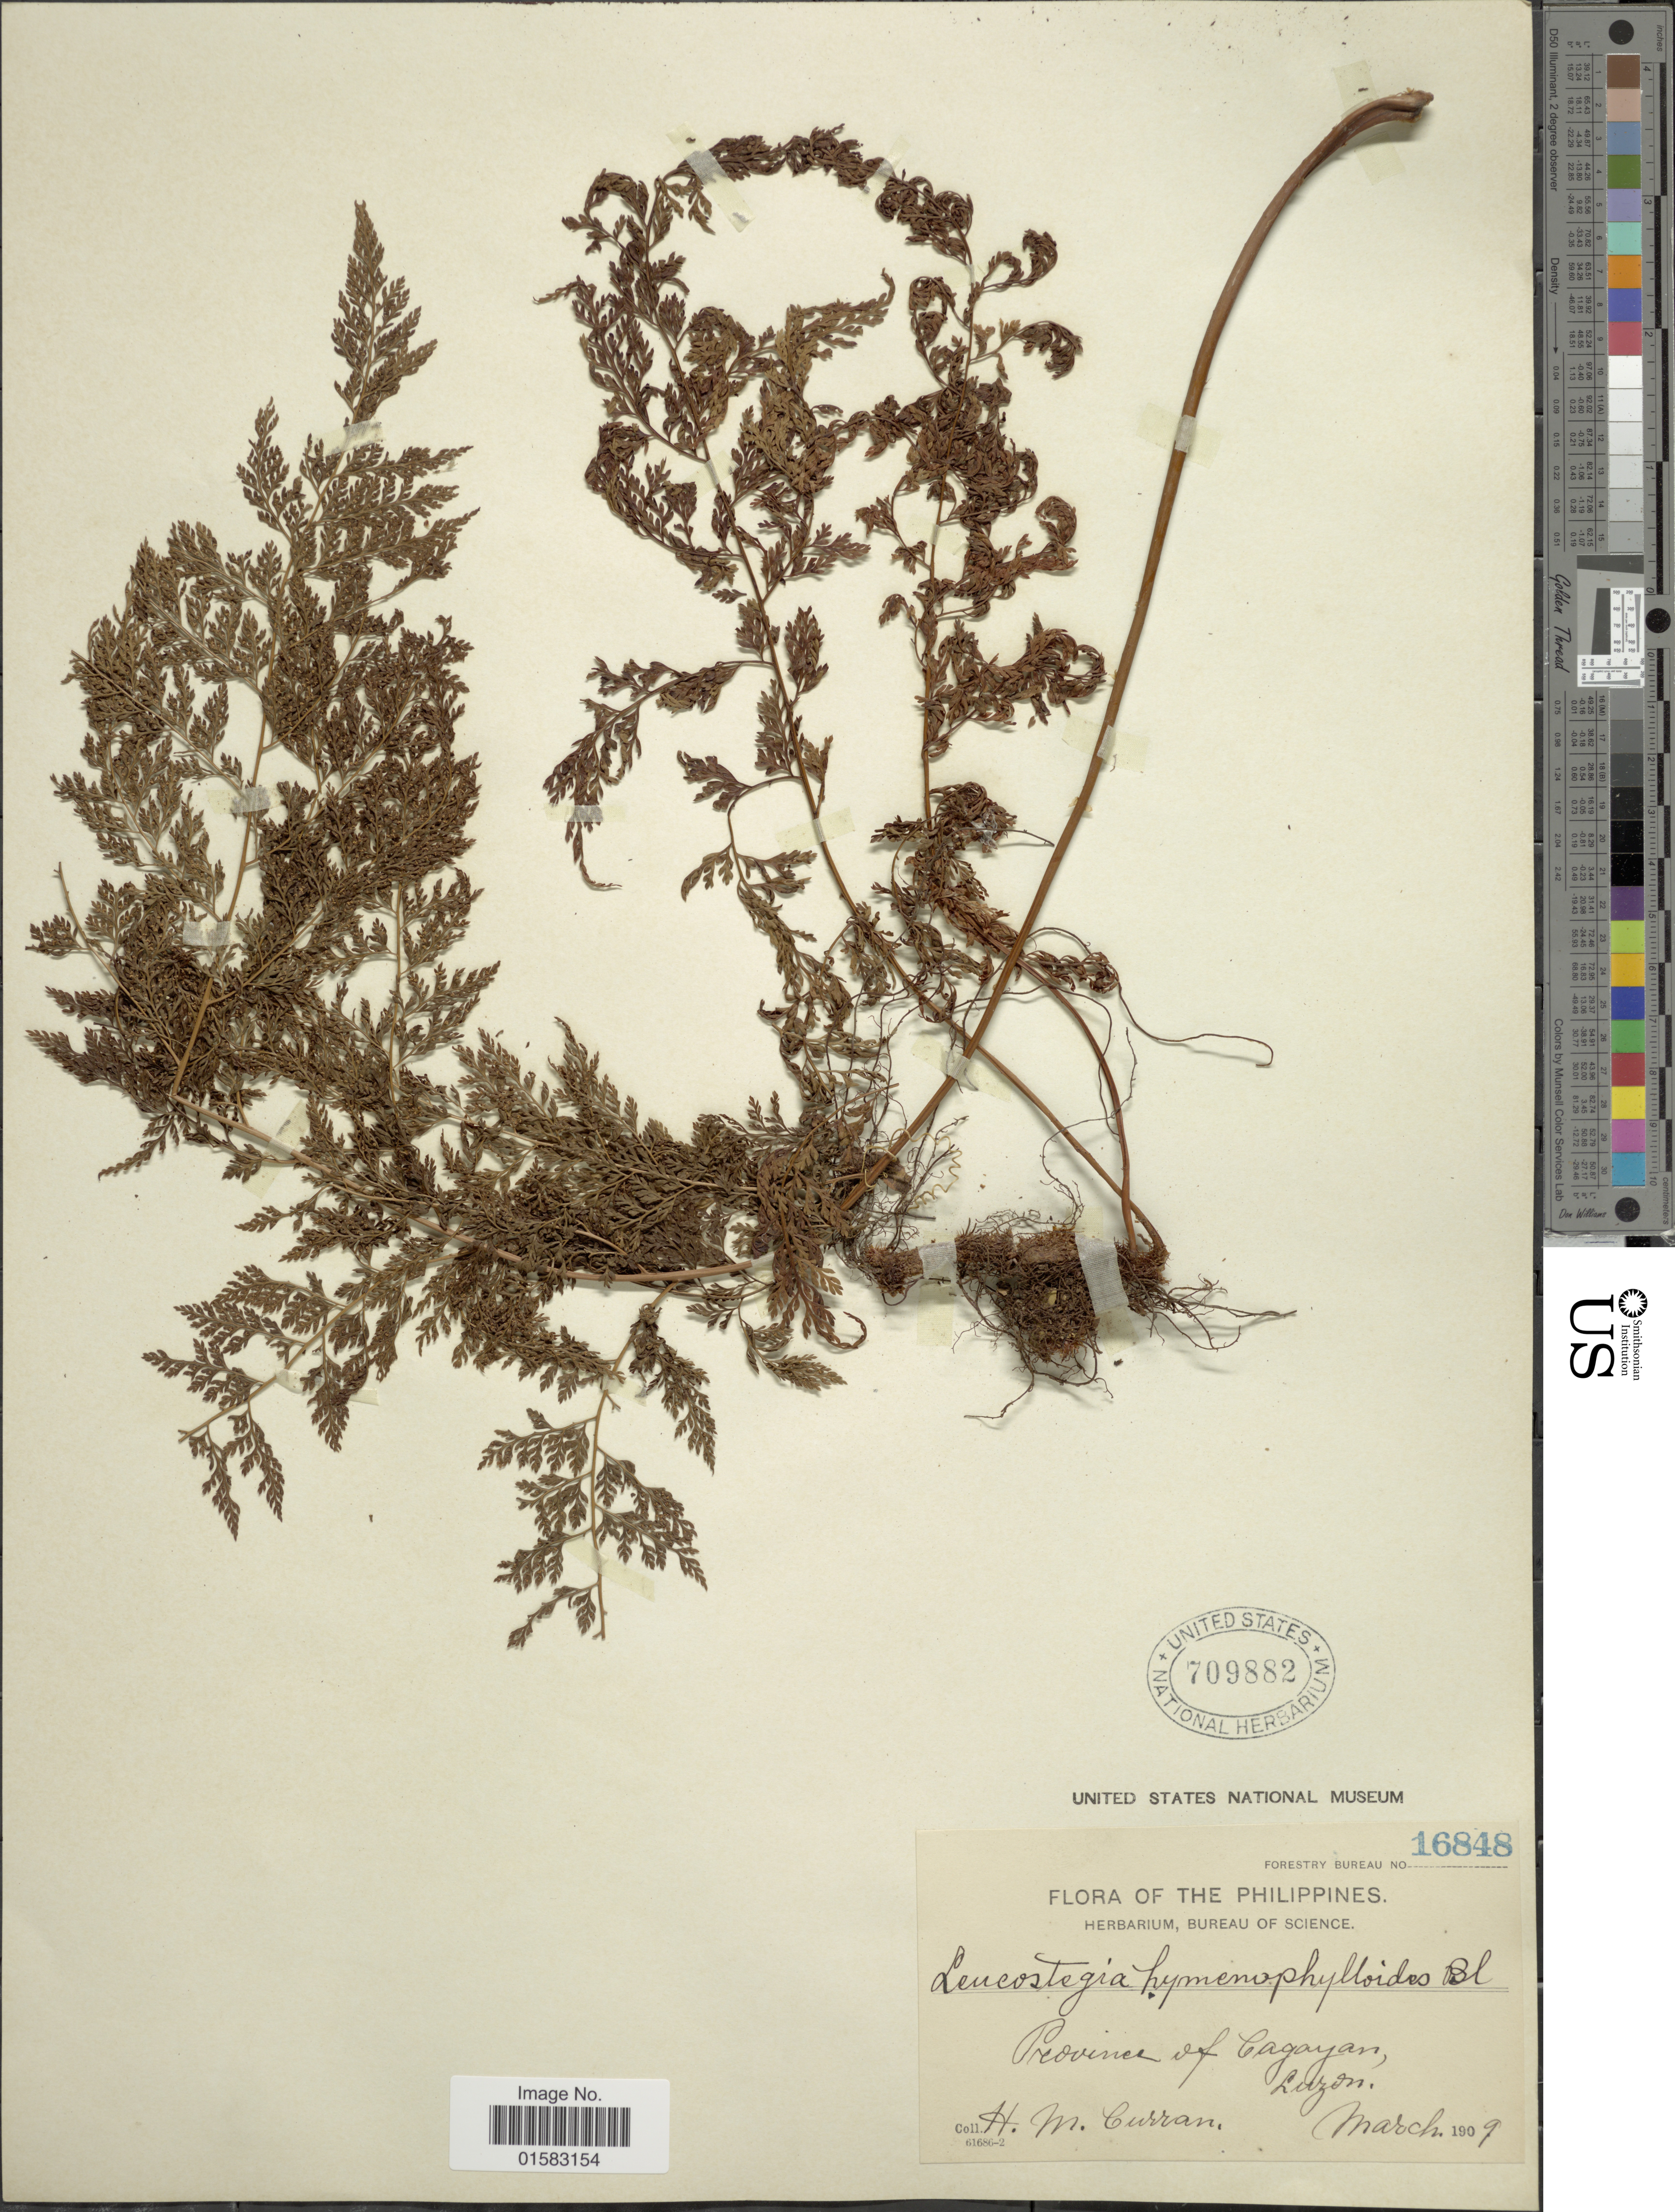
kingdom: Plantae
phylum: Tracheophyta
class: Polypodiopsida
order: Polypodiales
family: Davalliaceae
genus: Davallia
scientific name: Davallia hymenophylloides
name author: (Bedd.) Kuhn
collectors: H. M. Curran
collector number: Forestry Bureau 16848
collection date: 1909-03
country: Philippines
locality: Province of Cayagan, Luzon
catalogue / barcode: US 709882